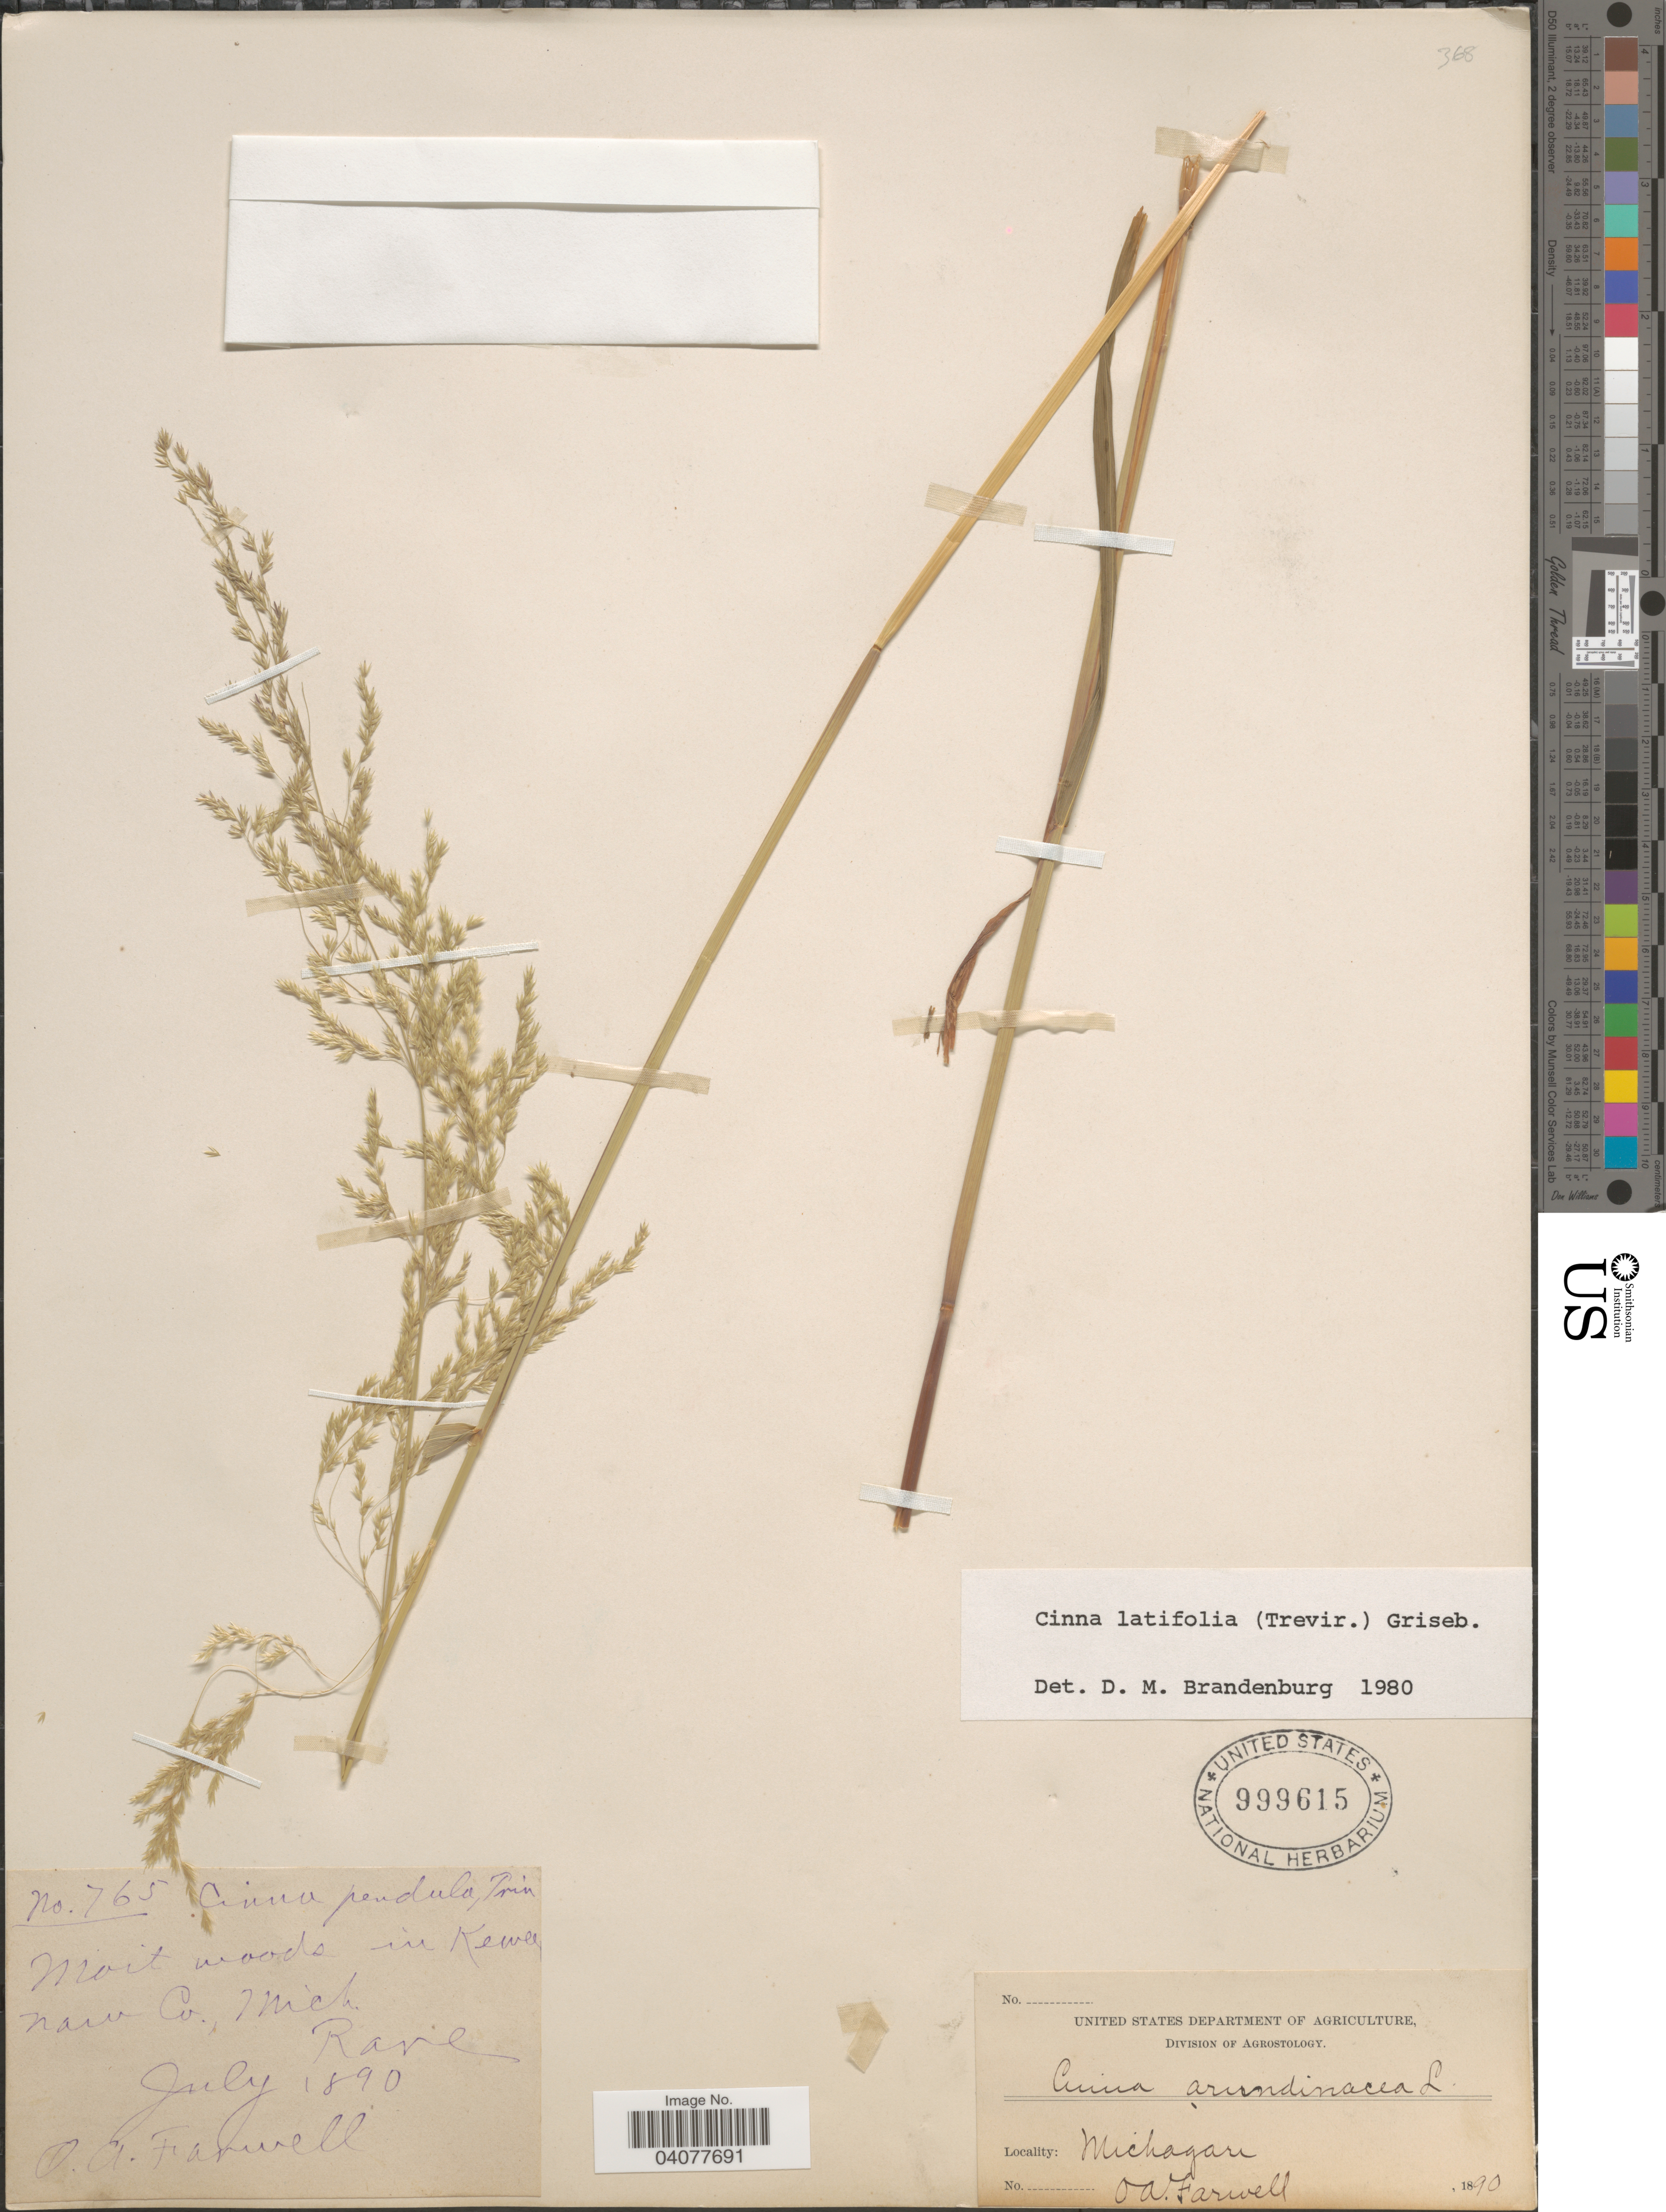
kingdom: Plantae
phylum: Tracheophyta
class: Liliopsida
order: Poales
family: Poaceae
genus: Cinna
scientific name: Cinna latifolia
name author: (Trevir. ex Goeppert) Griseb.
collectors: O. Farwell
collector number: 765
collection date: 1890-07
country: United States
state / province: Michigan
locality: Moist woods in Keweenaw Co.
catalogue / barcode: US 999615